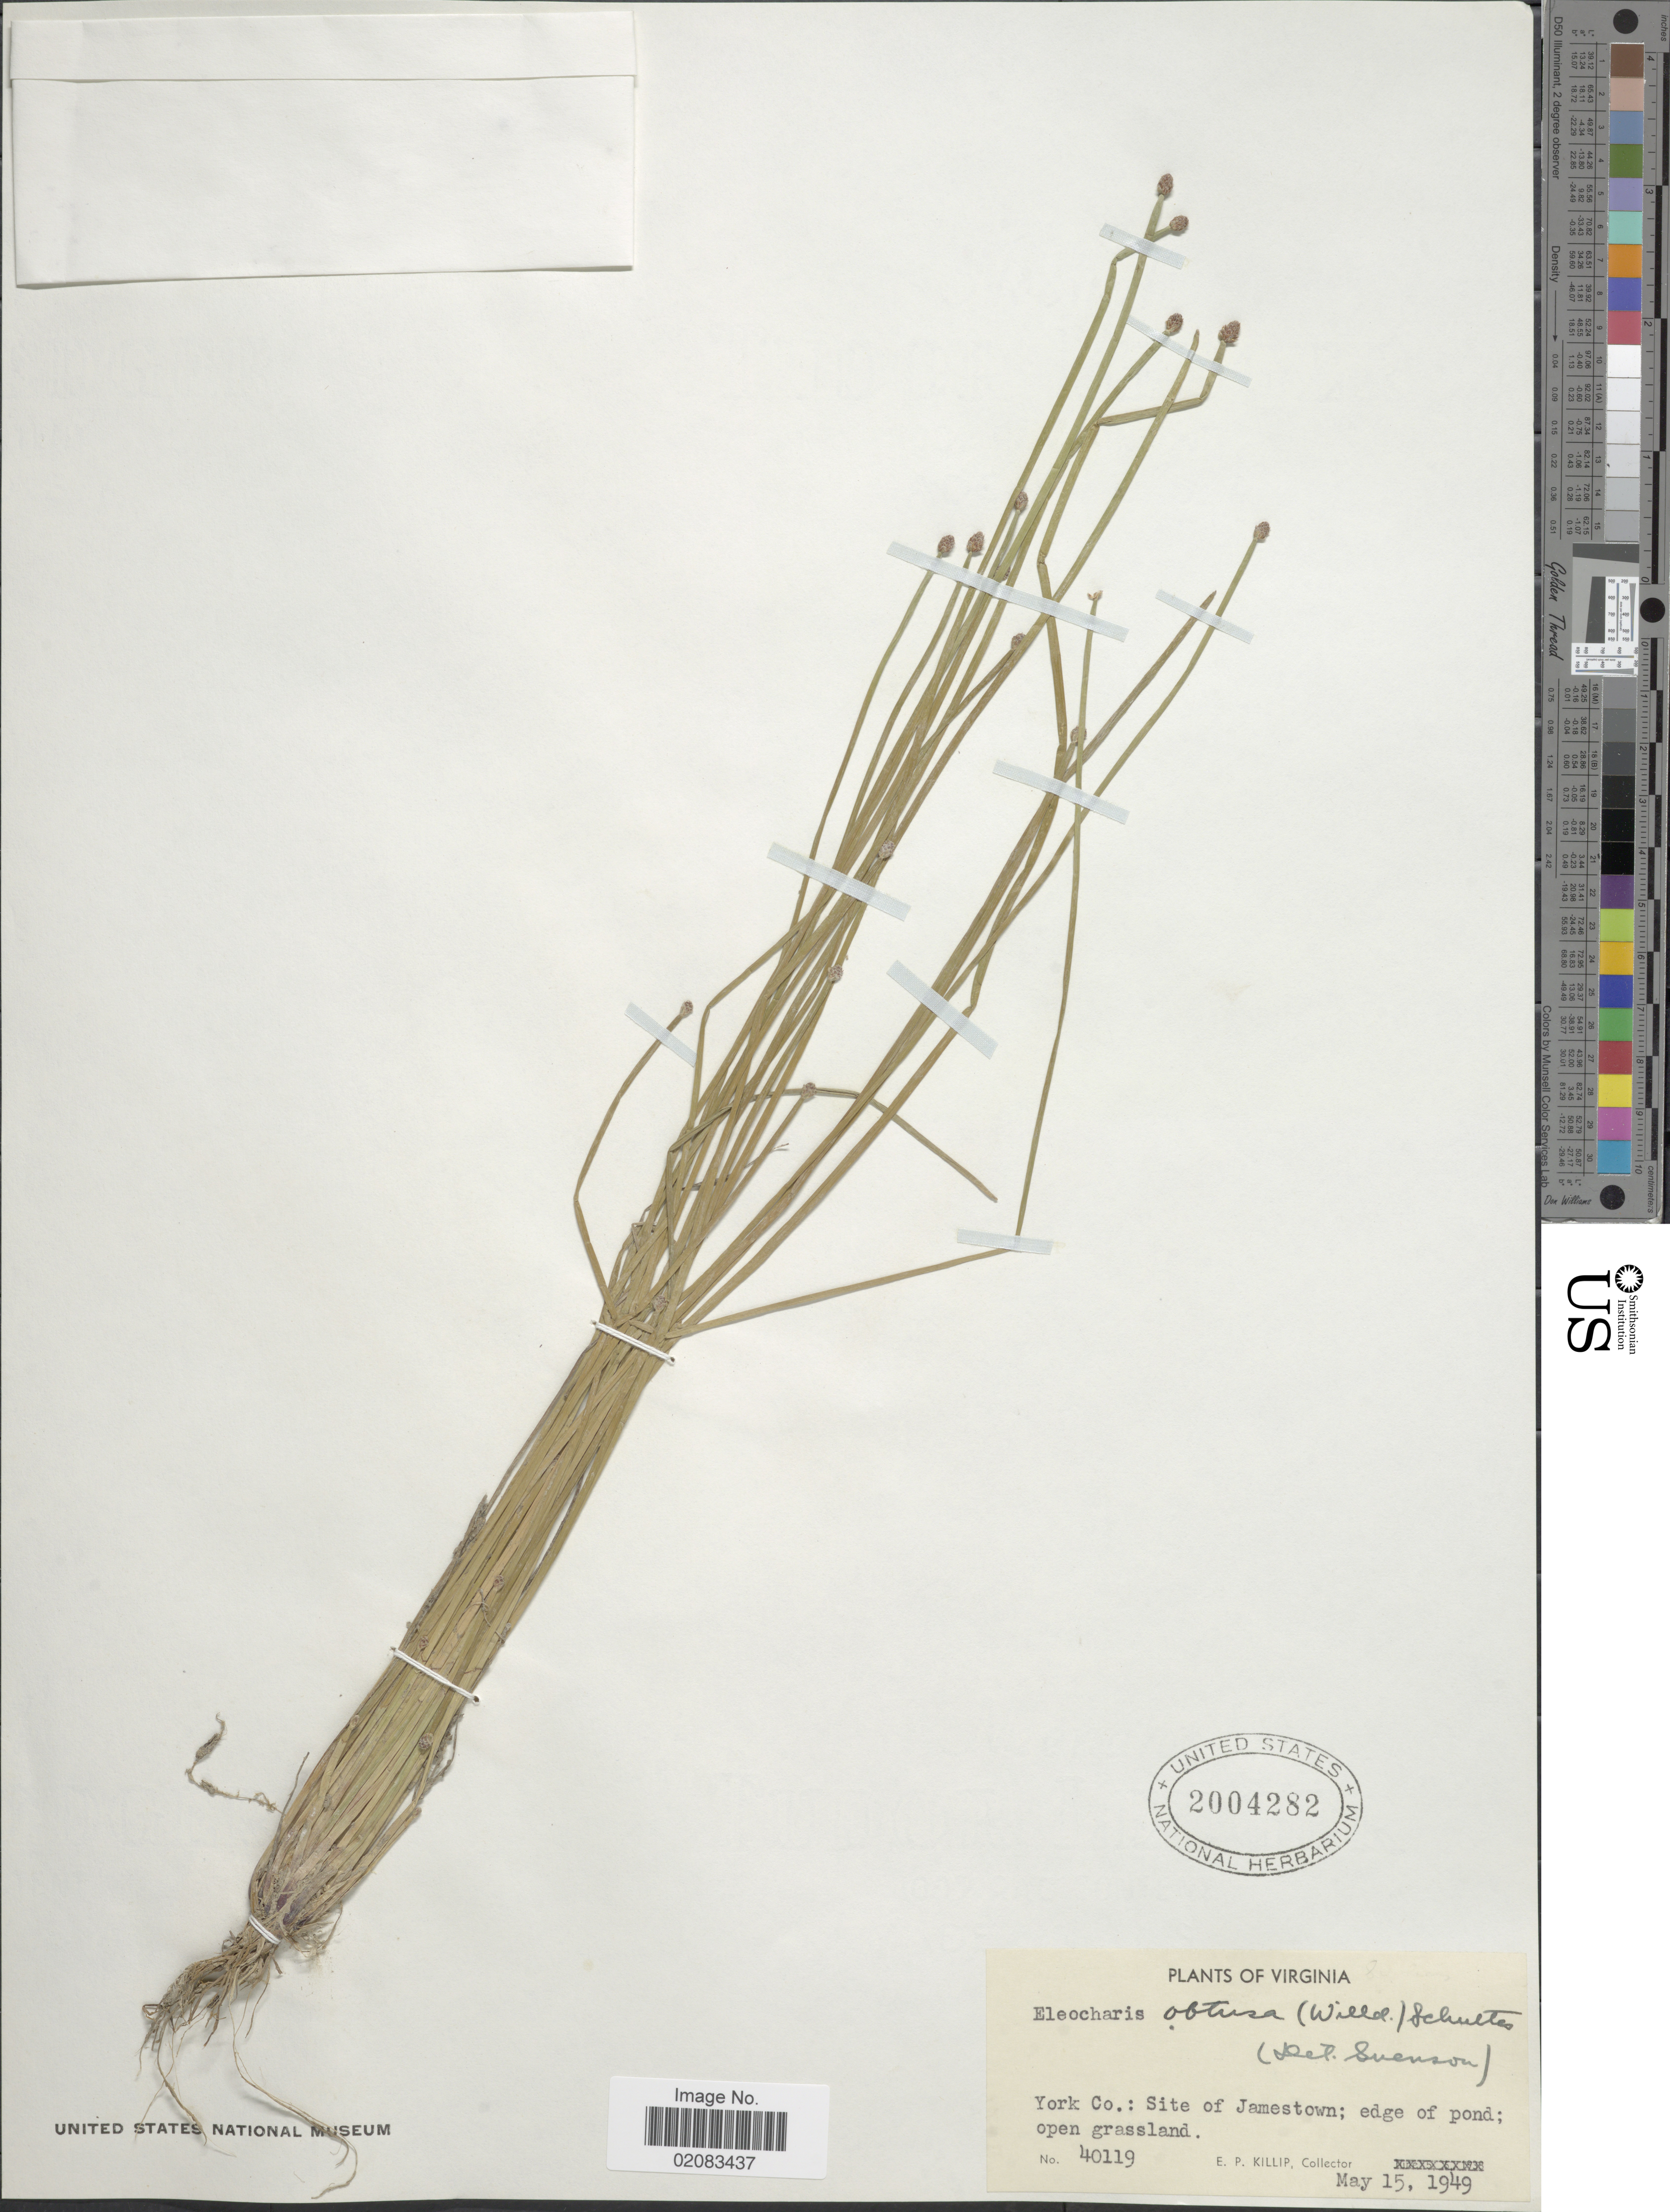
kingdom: Plantae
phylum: Tracheophyta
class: Liliopsida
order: Poales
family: Cyperaceae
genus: Eleocharis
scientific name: Eleocharis obtusa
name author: (Willd.) Schult.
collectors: E. P. Killip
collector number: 40119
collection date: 1949-05-15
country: United States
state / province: Virginia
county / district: York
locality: York Co: Site of Jamestown; edge of pond; open grassland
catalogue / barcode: US 2004282